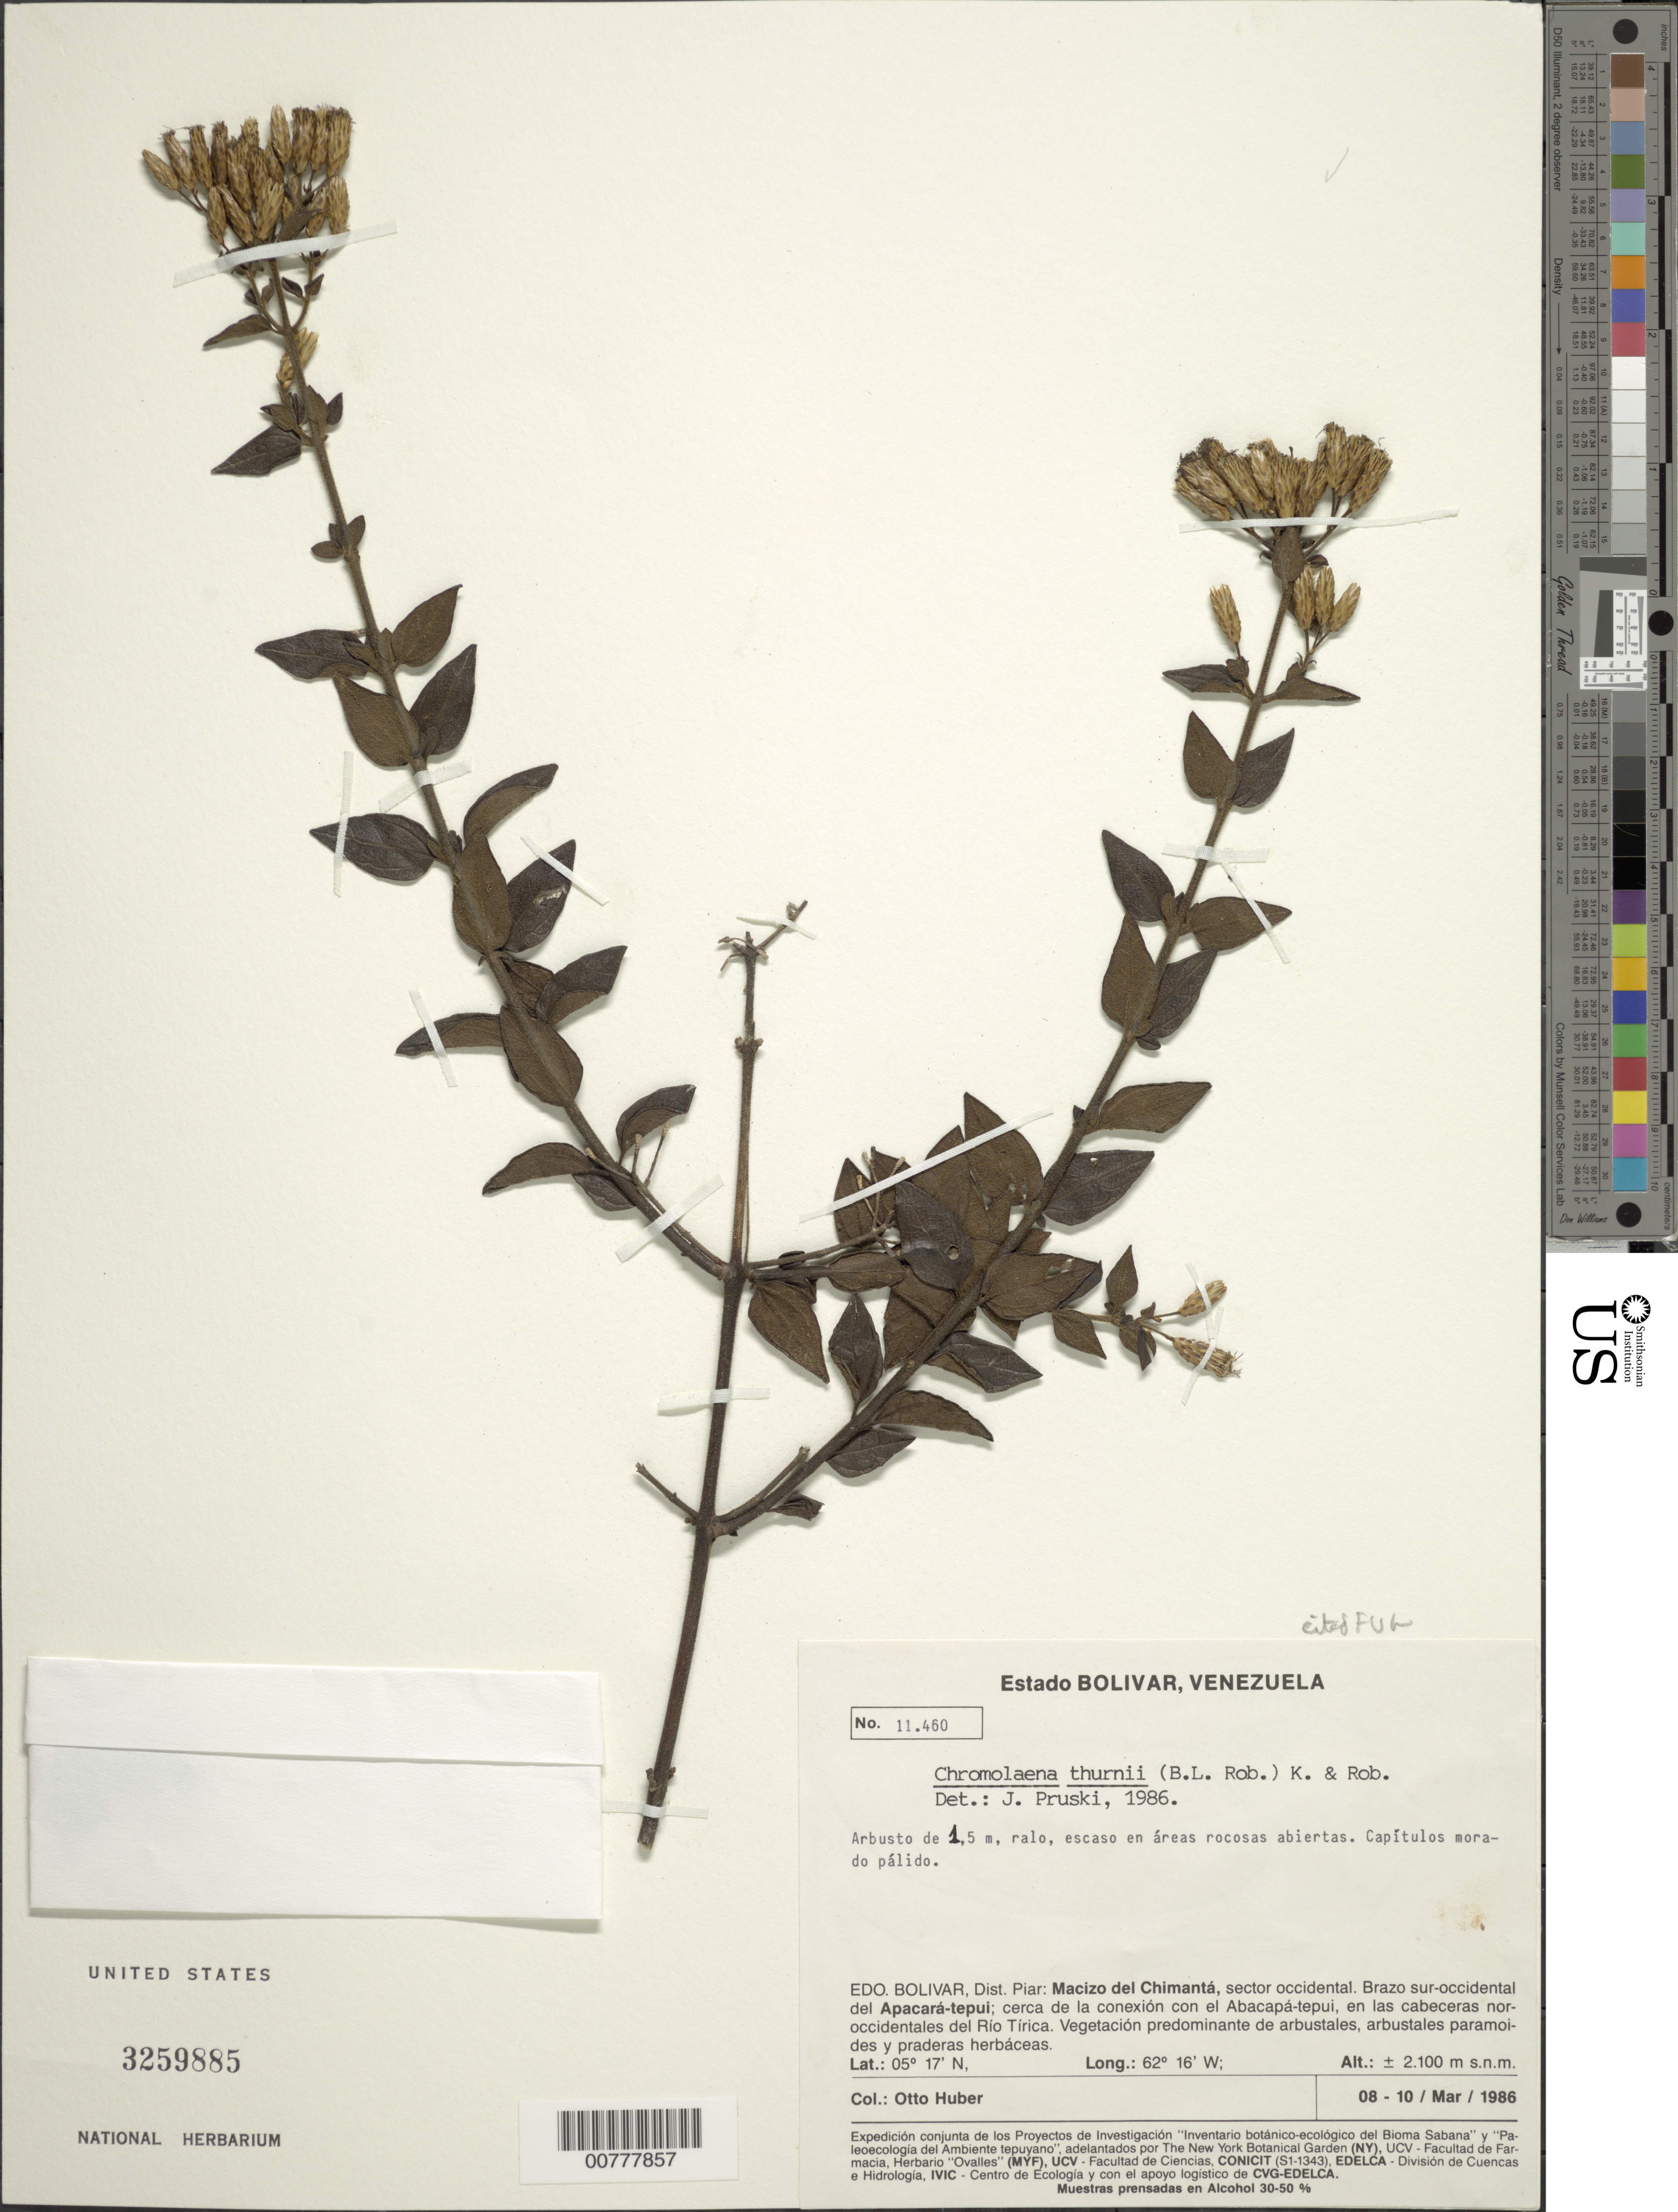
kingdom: Plantae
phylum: Tracheophyta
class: Magnoliopsida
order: Asterales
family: Asteraceae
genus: Chromolaena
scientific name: Chromolaena thurnii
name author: (B.L. Rob.) R.M. King & H. Rob.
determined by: Pruski, J. F.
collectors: O. Huber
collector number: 11460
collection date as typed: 8-Mar-86 to 10-Mar-86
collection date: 1986-03-08/1986-03-10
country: Venezuela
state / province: Bolívar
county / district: Piar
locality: Macizo del Chimantá, sur-occidental del Apacará-tepuí, cerca de la conexion con el Abácapa-tepuí, en las cabeceras NO del Río Tirica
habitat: Areas rocosas abiertas. Vegetación predominante de arbustales, arbustales paramoides y praderas herbaceas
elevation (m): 2100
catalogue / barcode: US 3259885